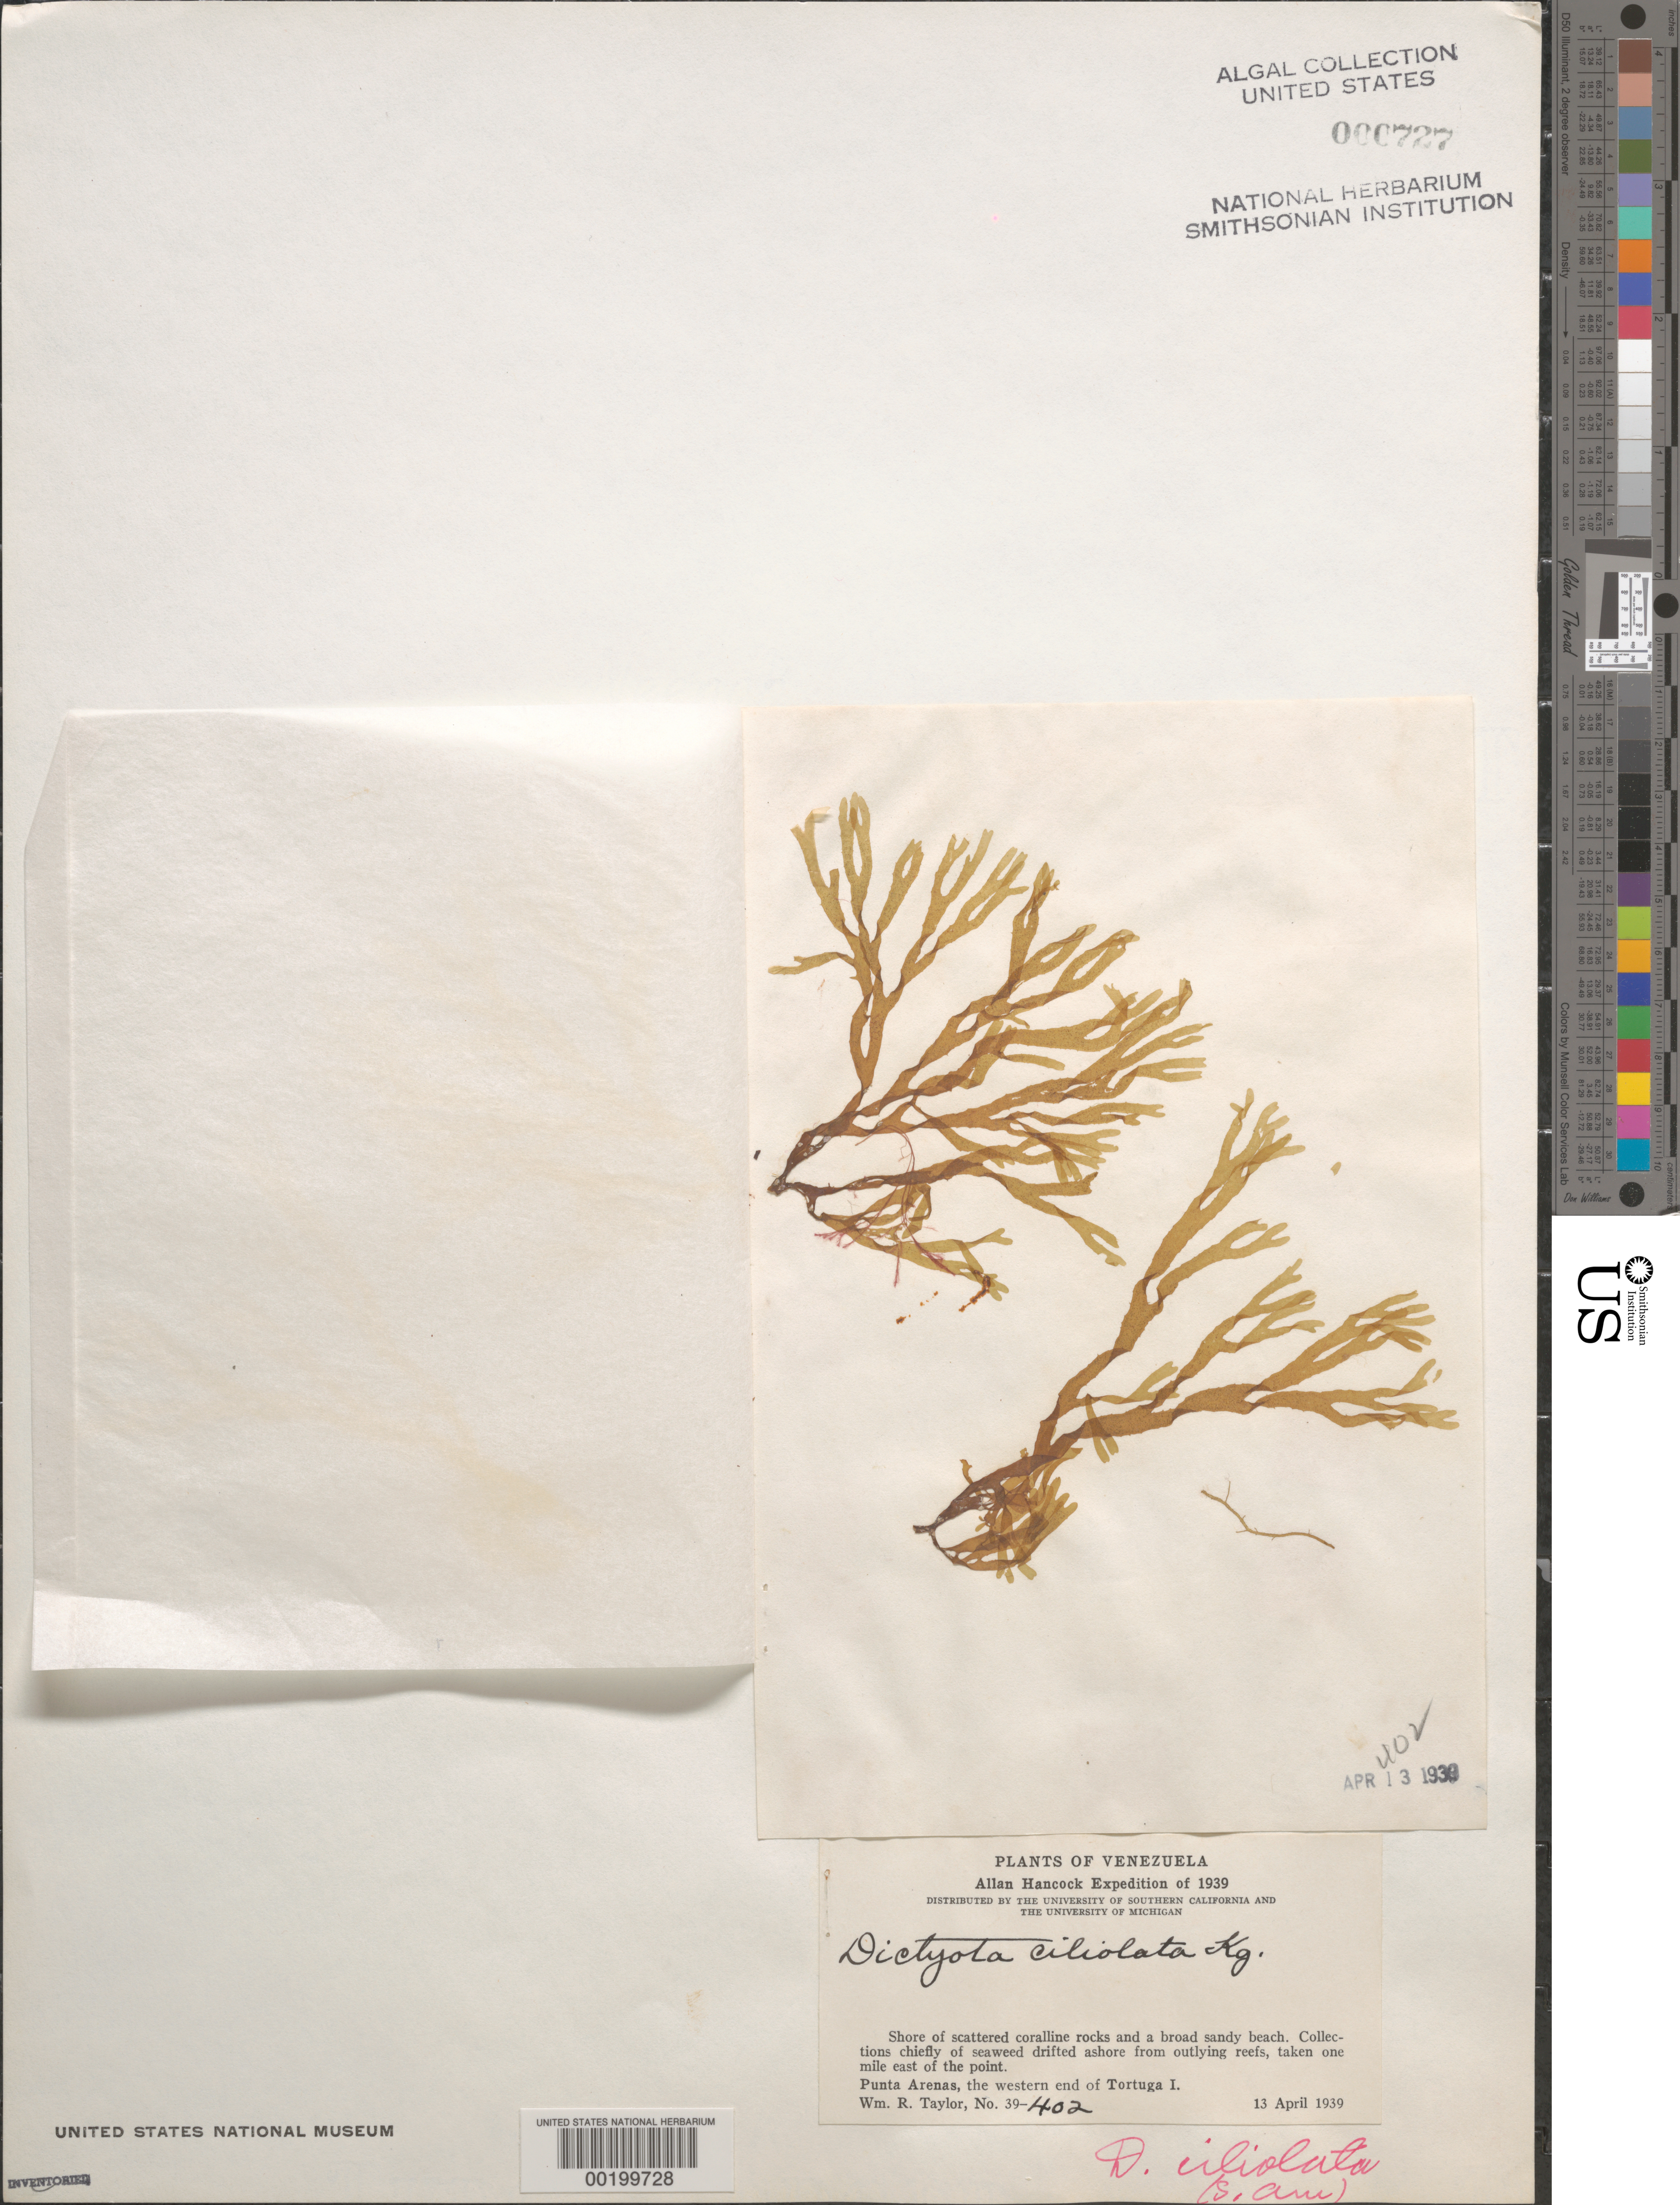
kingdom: Chromista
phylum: Ochrophyta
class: Phaeophyceae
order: Dictyotales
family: Dictyotaceae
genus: Dictyota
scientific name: Dictyota ciliolata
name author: Sond. ex Kütz.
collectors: W. R. Taylor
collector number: WRT 39-402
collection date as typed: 13 Apr 1939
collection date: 1939-04-13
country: Venezuela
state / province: Dependencias Federales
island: Isla La Tortuga (Tortuga Island)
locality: Punta Arenas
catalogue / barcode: US 727